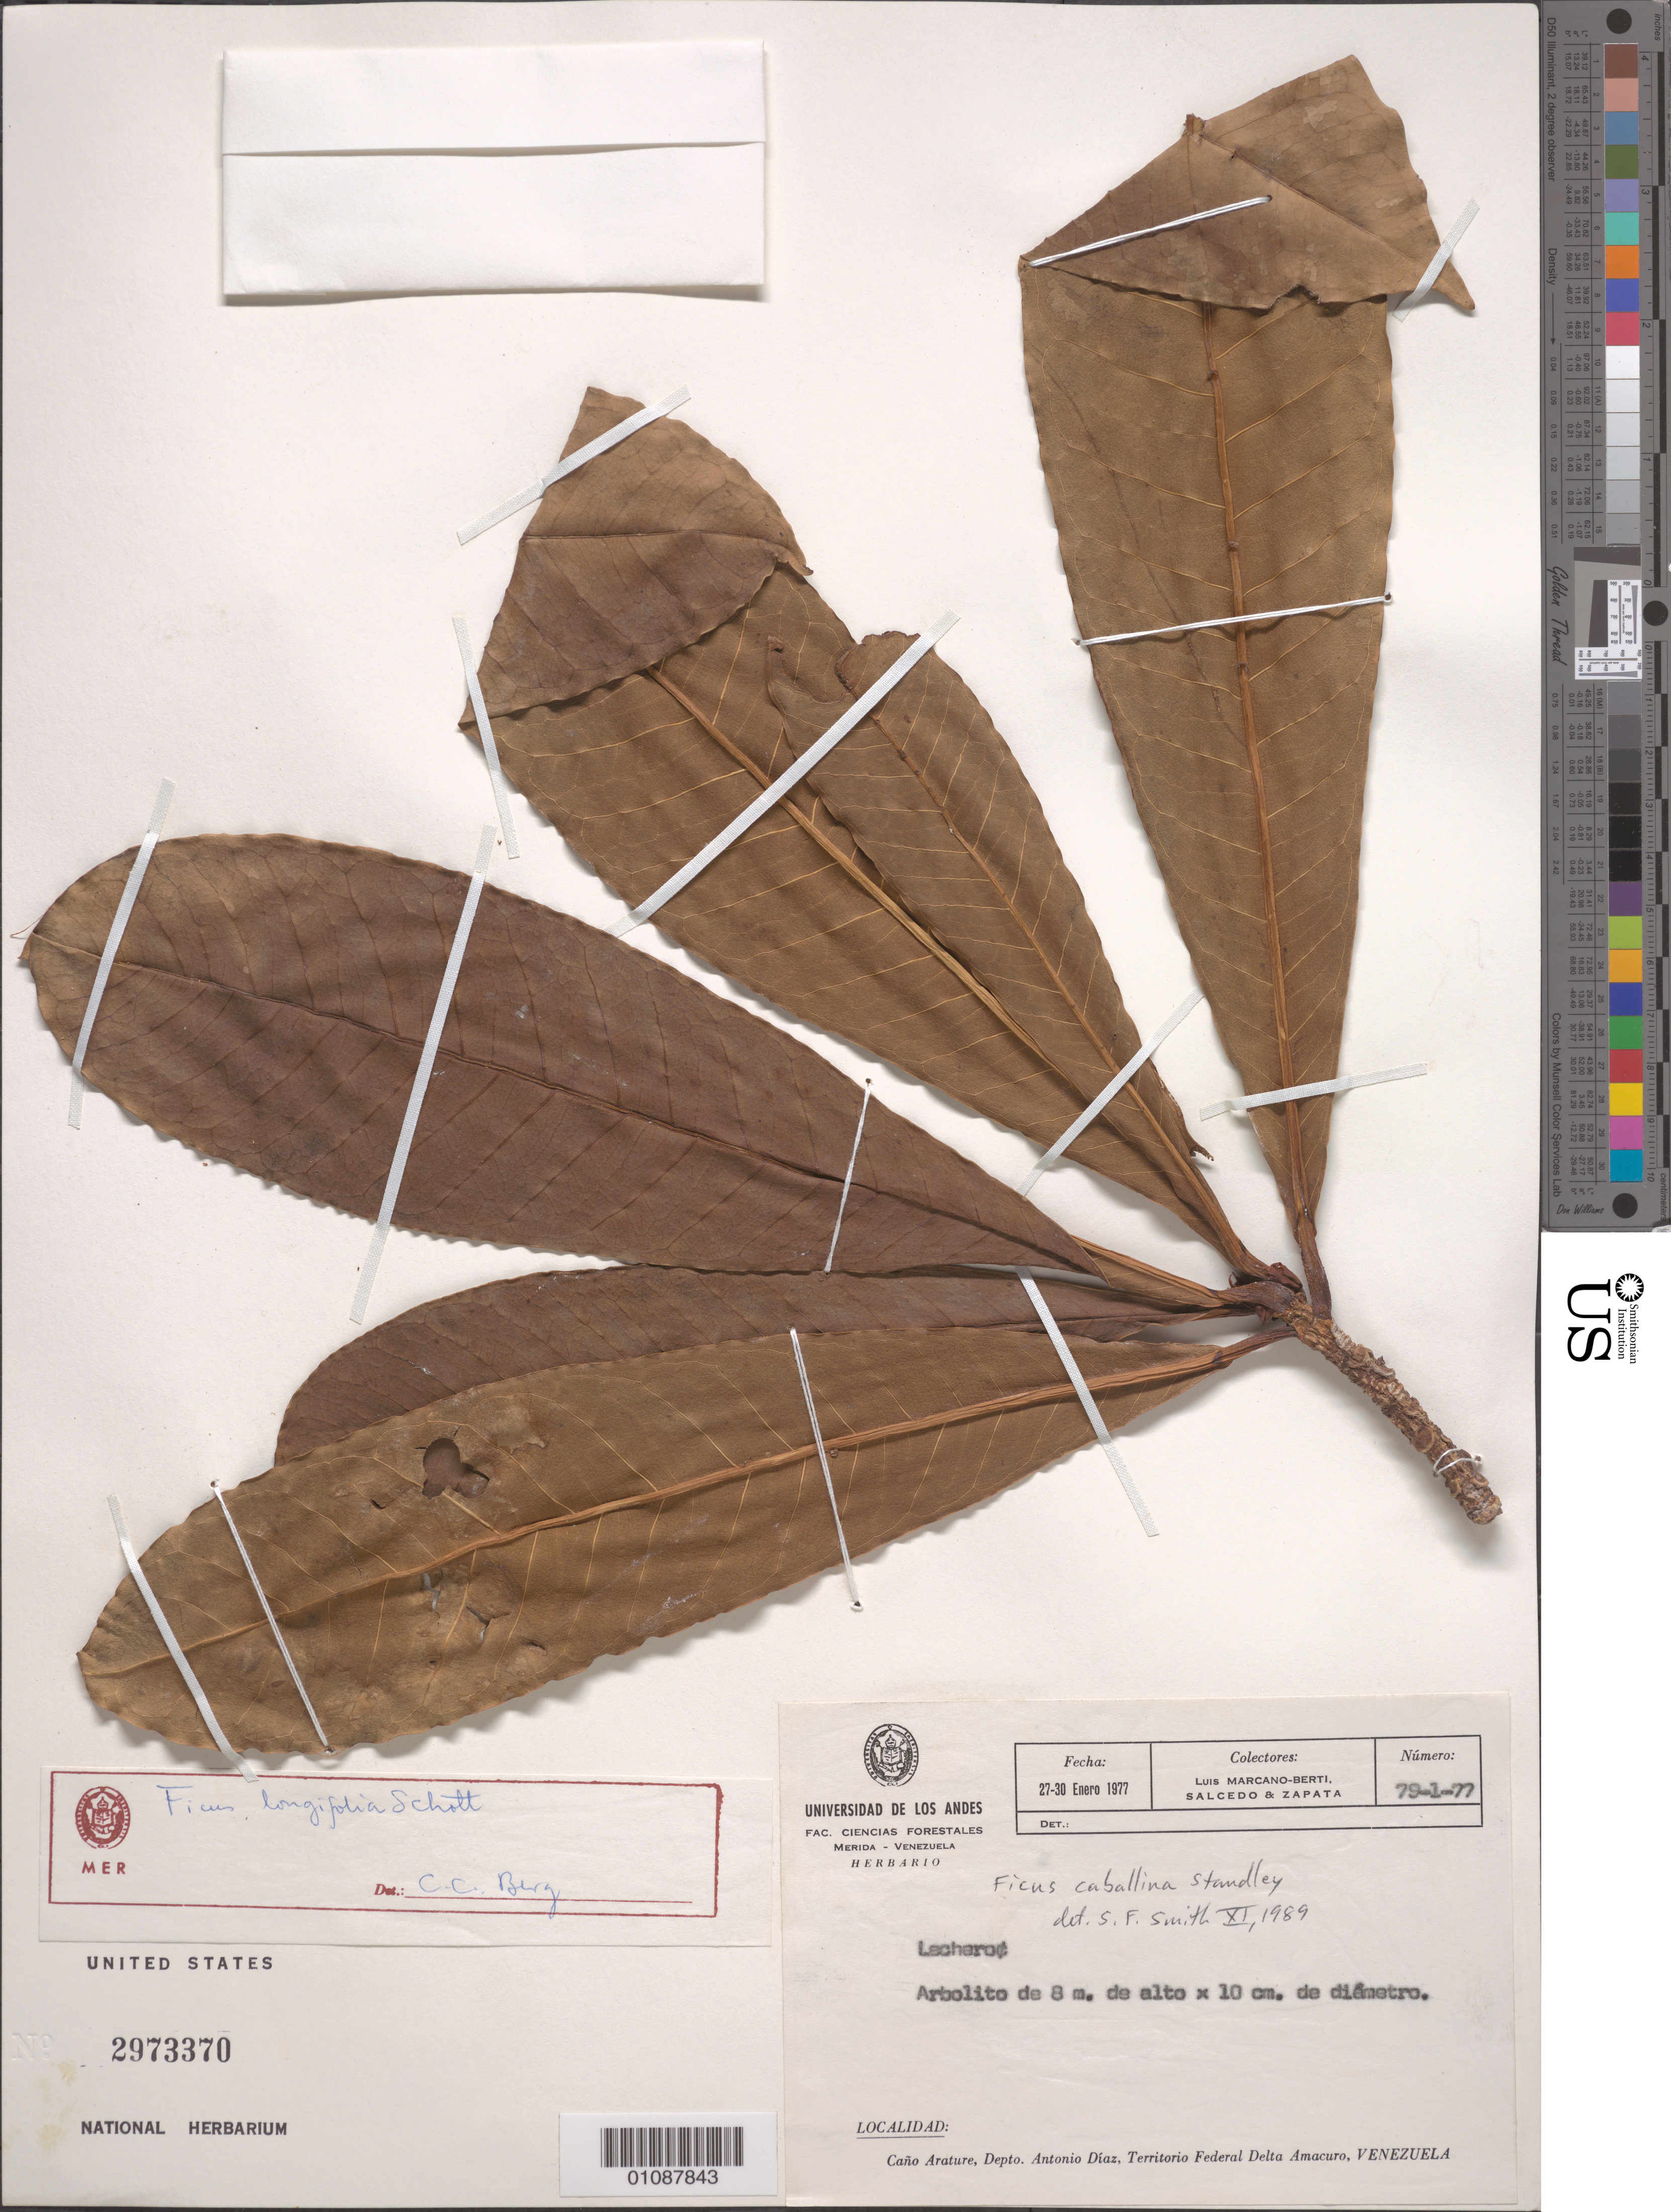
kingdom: Plantae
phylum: Tracheophyta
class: Magnoliopsida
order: Rosales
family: Moraceae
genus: Ficus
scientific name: Ficus caballina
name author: Standl.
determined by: Smith, Stephen F., (US), NMNH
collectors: L. Marcano-Berti, P. Salcedo & -. Zapata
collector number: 79 1.77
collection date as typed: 27-Jan-77 to 30 February 1977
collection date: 1977-01-27/1977-02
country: Venezuela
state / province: Delta Amacuro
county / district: Antonio Díaz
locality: Caño Arature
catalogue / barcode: US 2973370